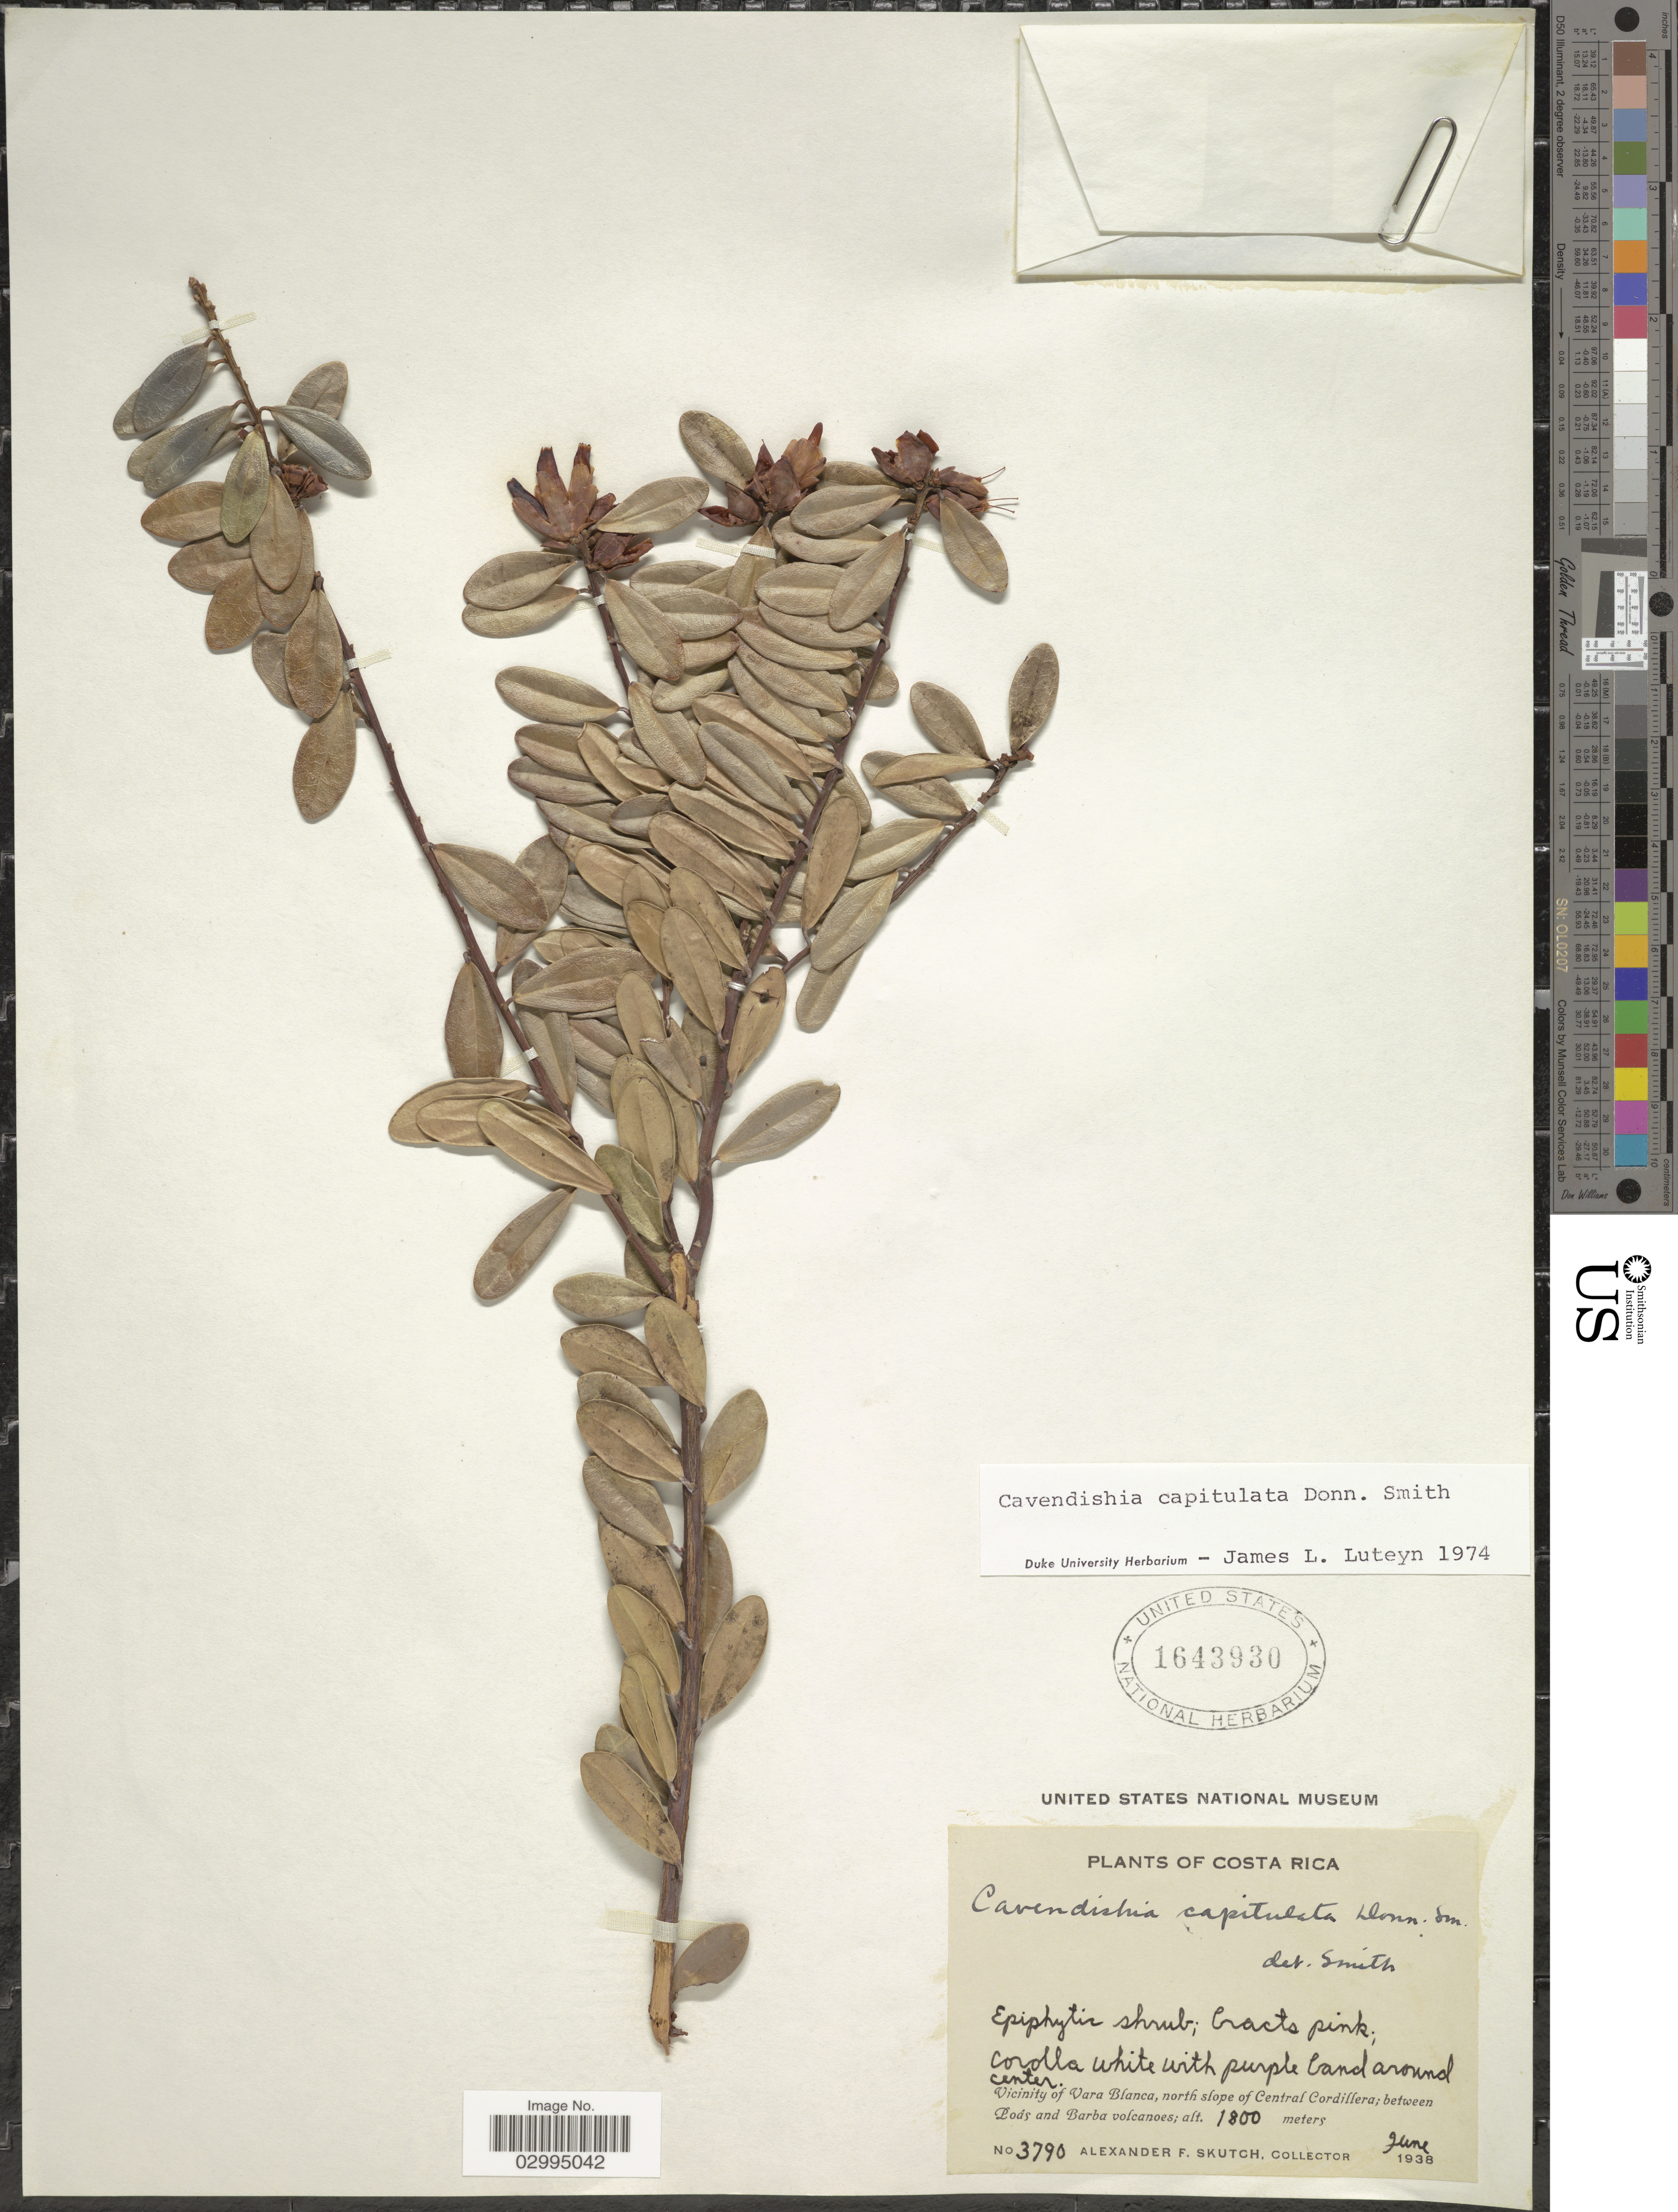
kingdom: Plantae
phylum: Tracheophyta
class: Magnoliopsida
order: Ericales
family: Ericaceae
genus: Cavendishia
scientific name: Cavendishia capitulata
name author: Donn. Sm.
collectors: A. F. Skutch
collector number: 3790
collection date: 1938-06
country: Costa Rica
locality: Vicinity of Vara Blanca, north slope of Central Cordillera; between Poás and Barba volcanoes.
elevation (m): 1800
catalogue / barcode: US 1643930